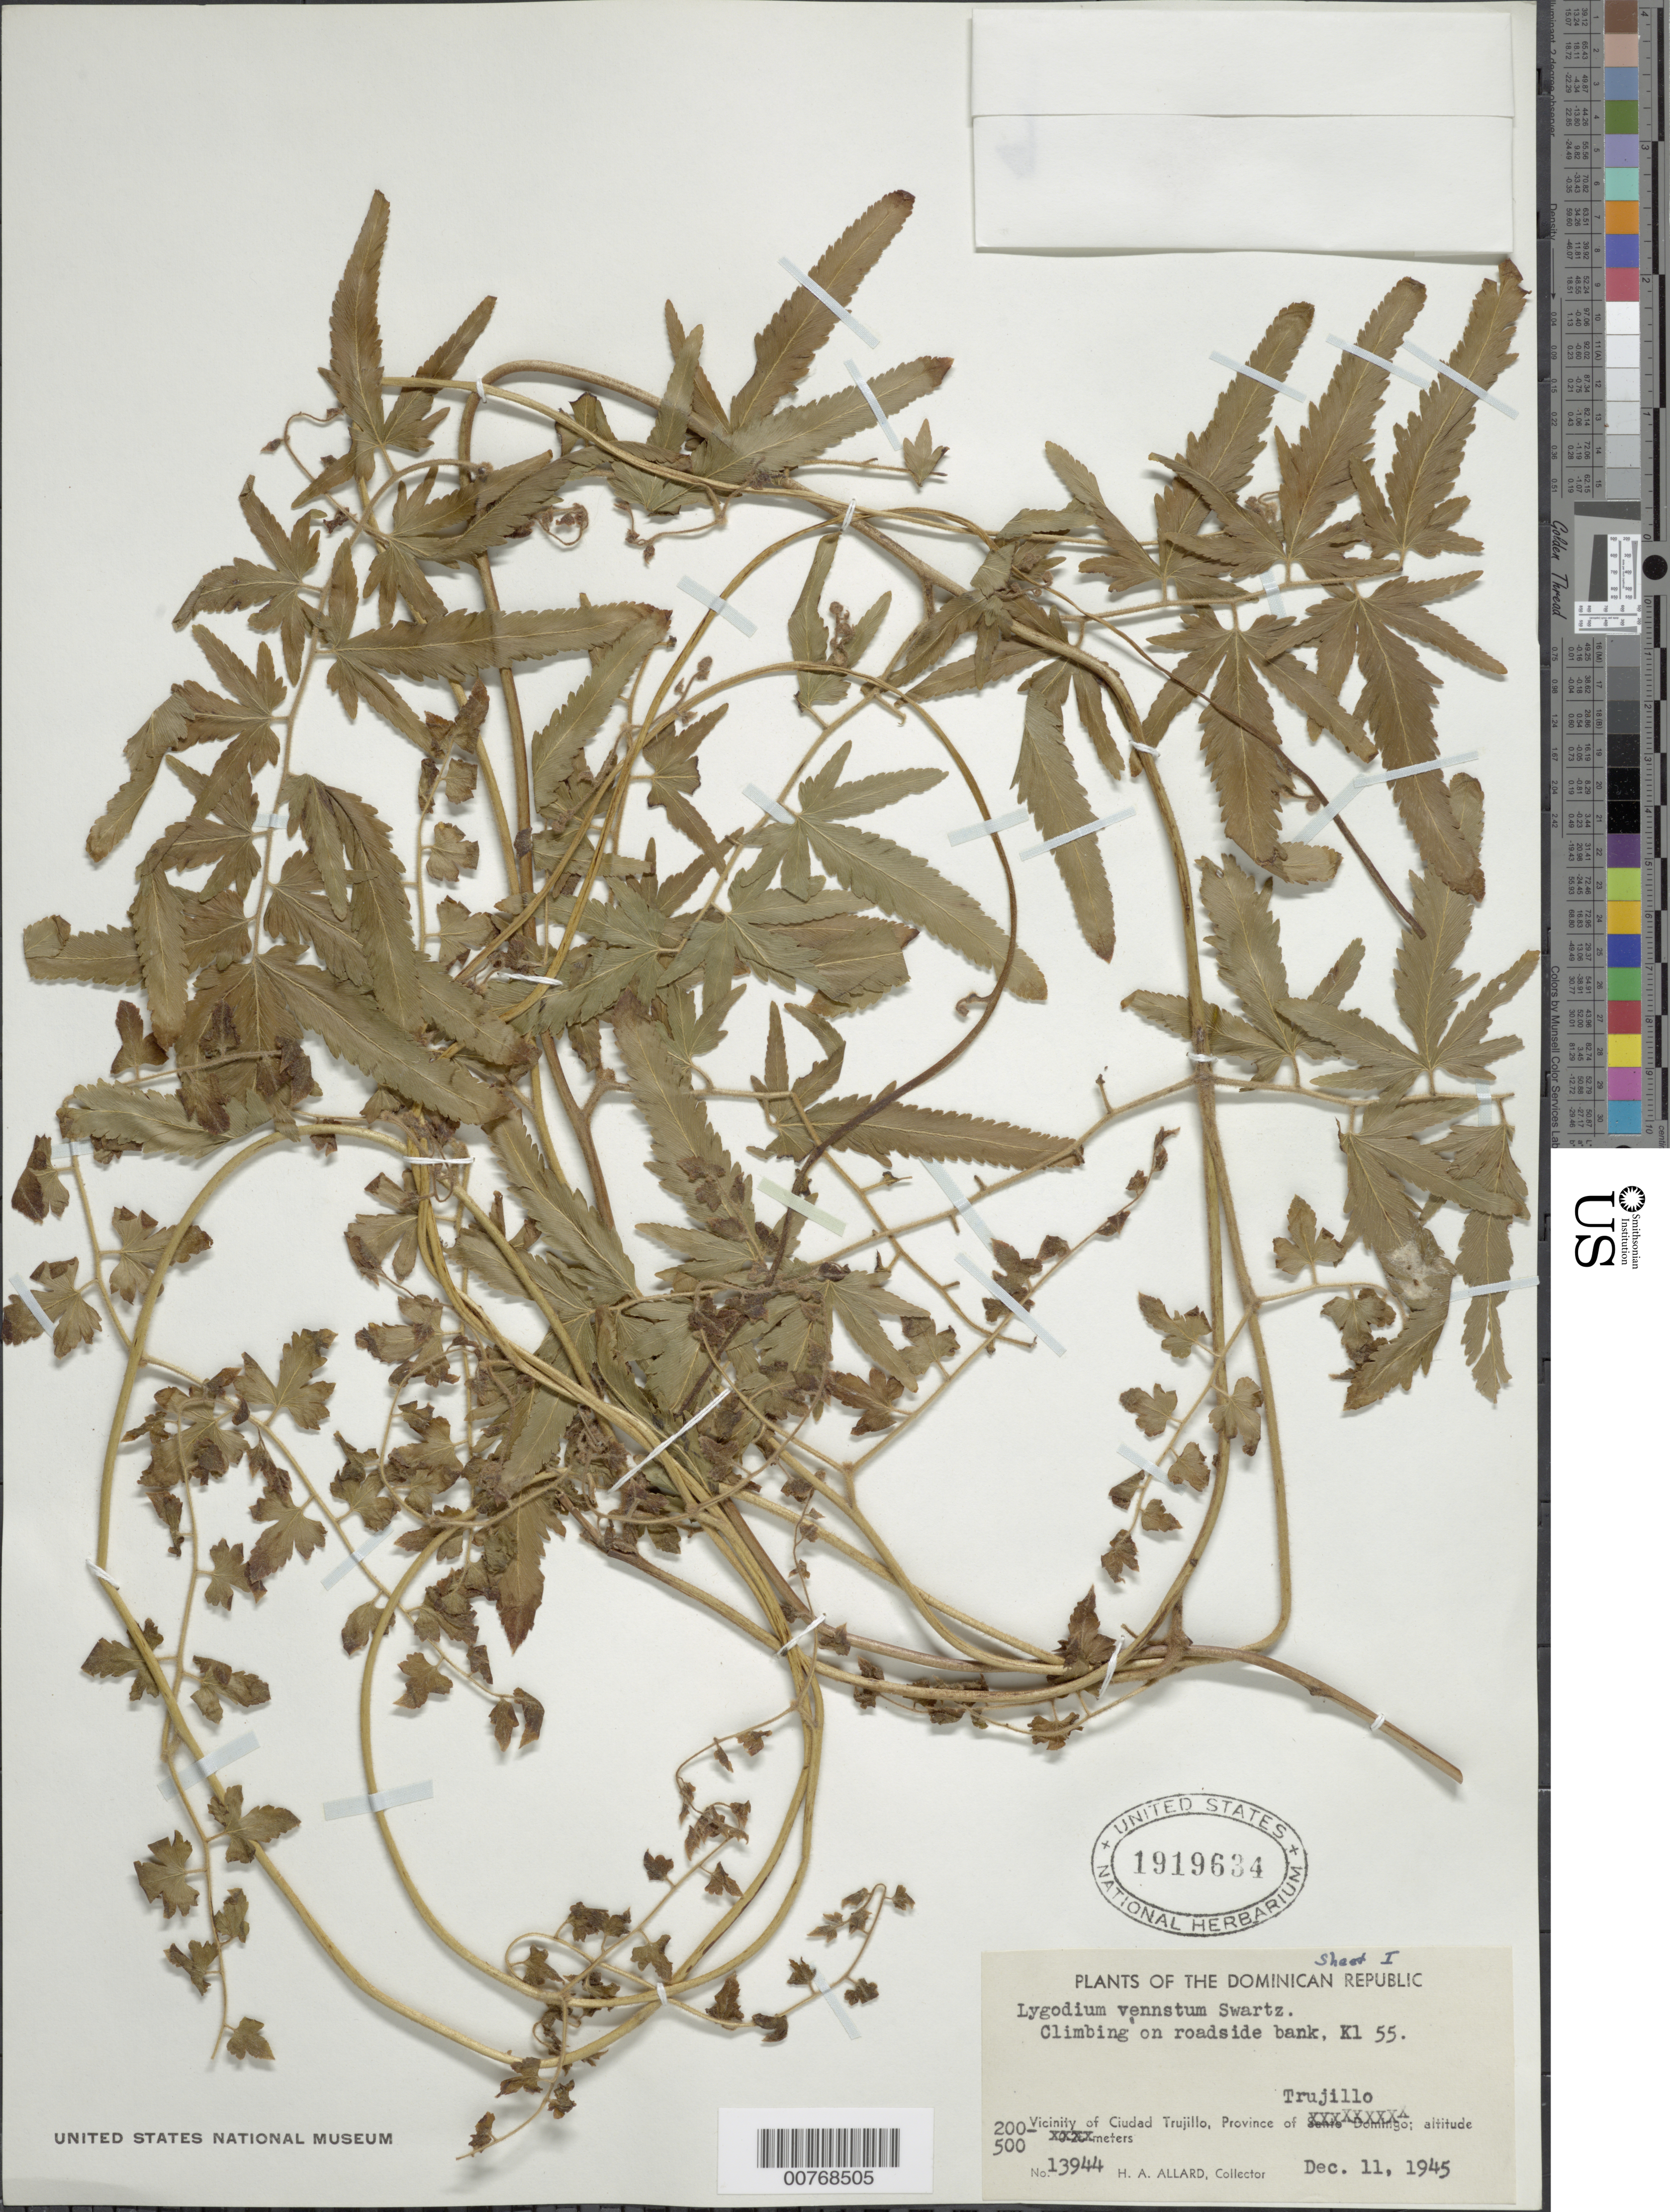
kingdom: Plantae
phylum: Tracheophyta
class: Polypodiopsida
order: Schizaeales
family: Lygodiaceae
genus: Lygodium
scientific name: Lygodium venustum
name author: Sw.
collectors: H. A. Allard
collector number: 13944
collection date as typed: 11 Dec 1945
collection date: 1945-12-11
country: Dominican Republic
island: Hispaniola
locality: Vicinity of Ciudad Trujillo, Province Trujillo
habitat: On roadside bank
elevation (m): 200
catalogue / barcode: US 1919634